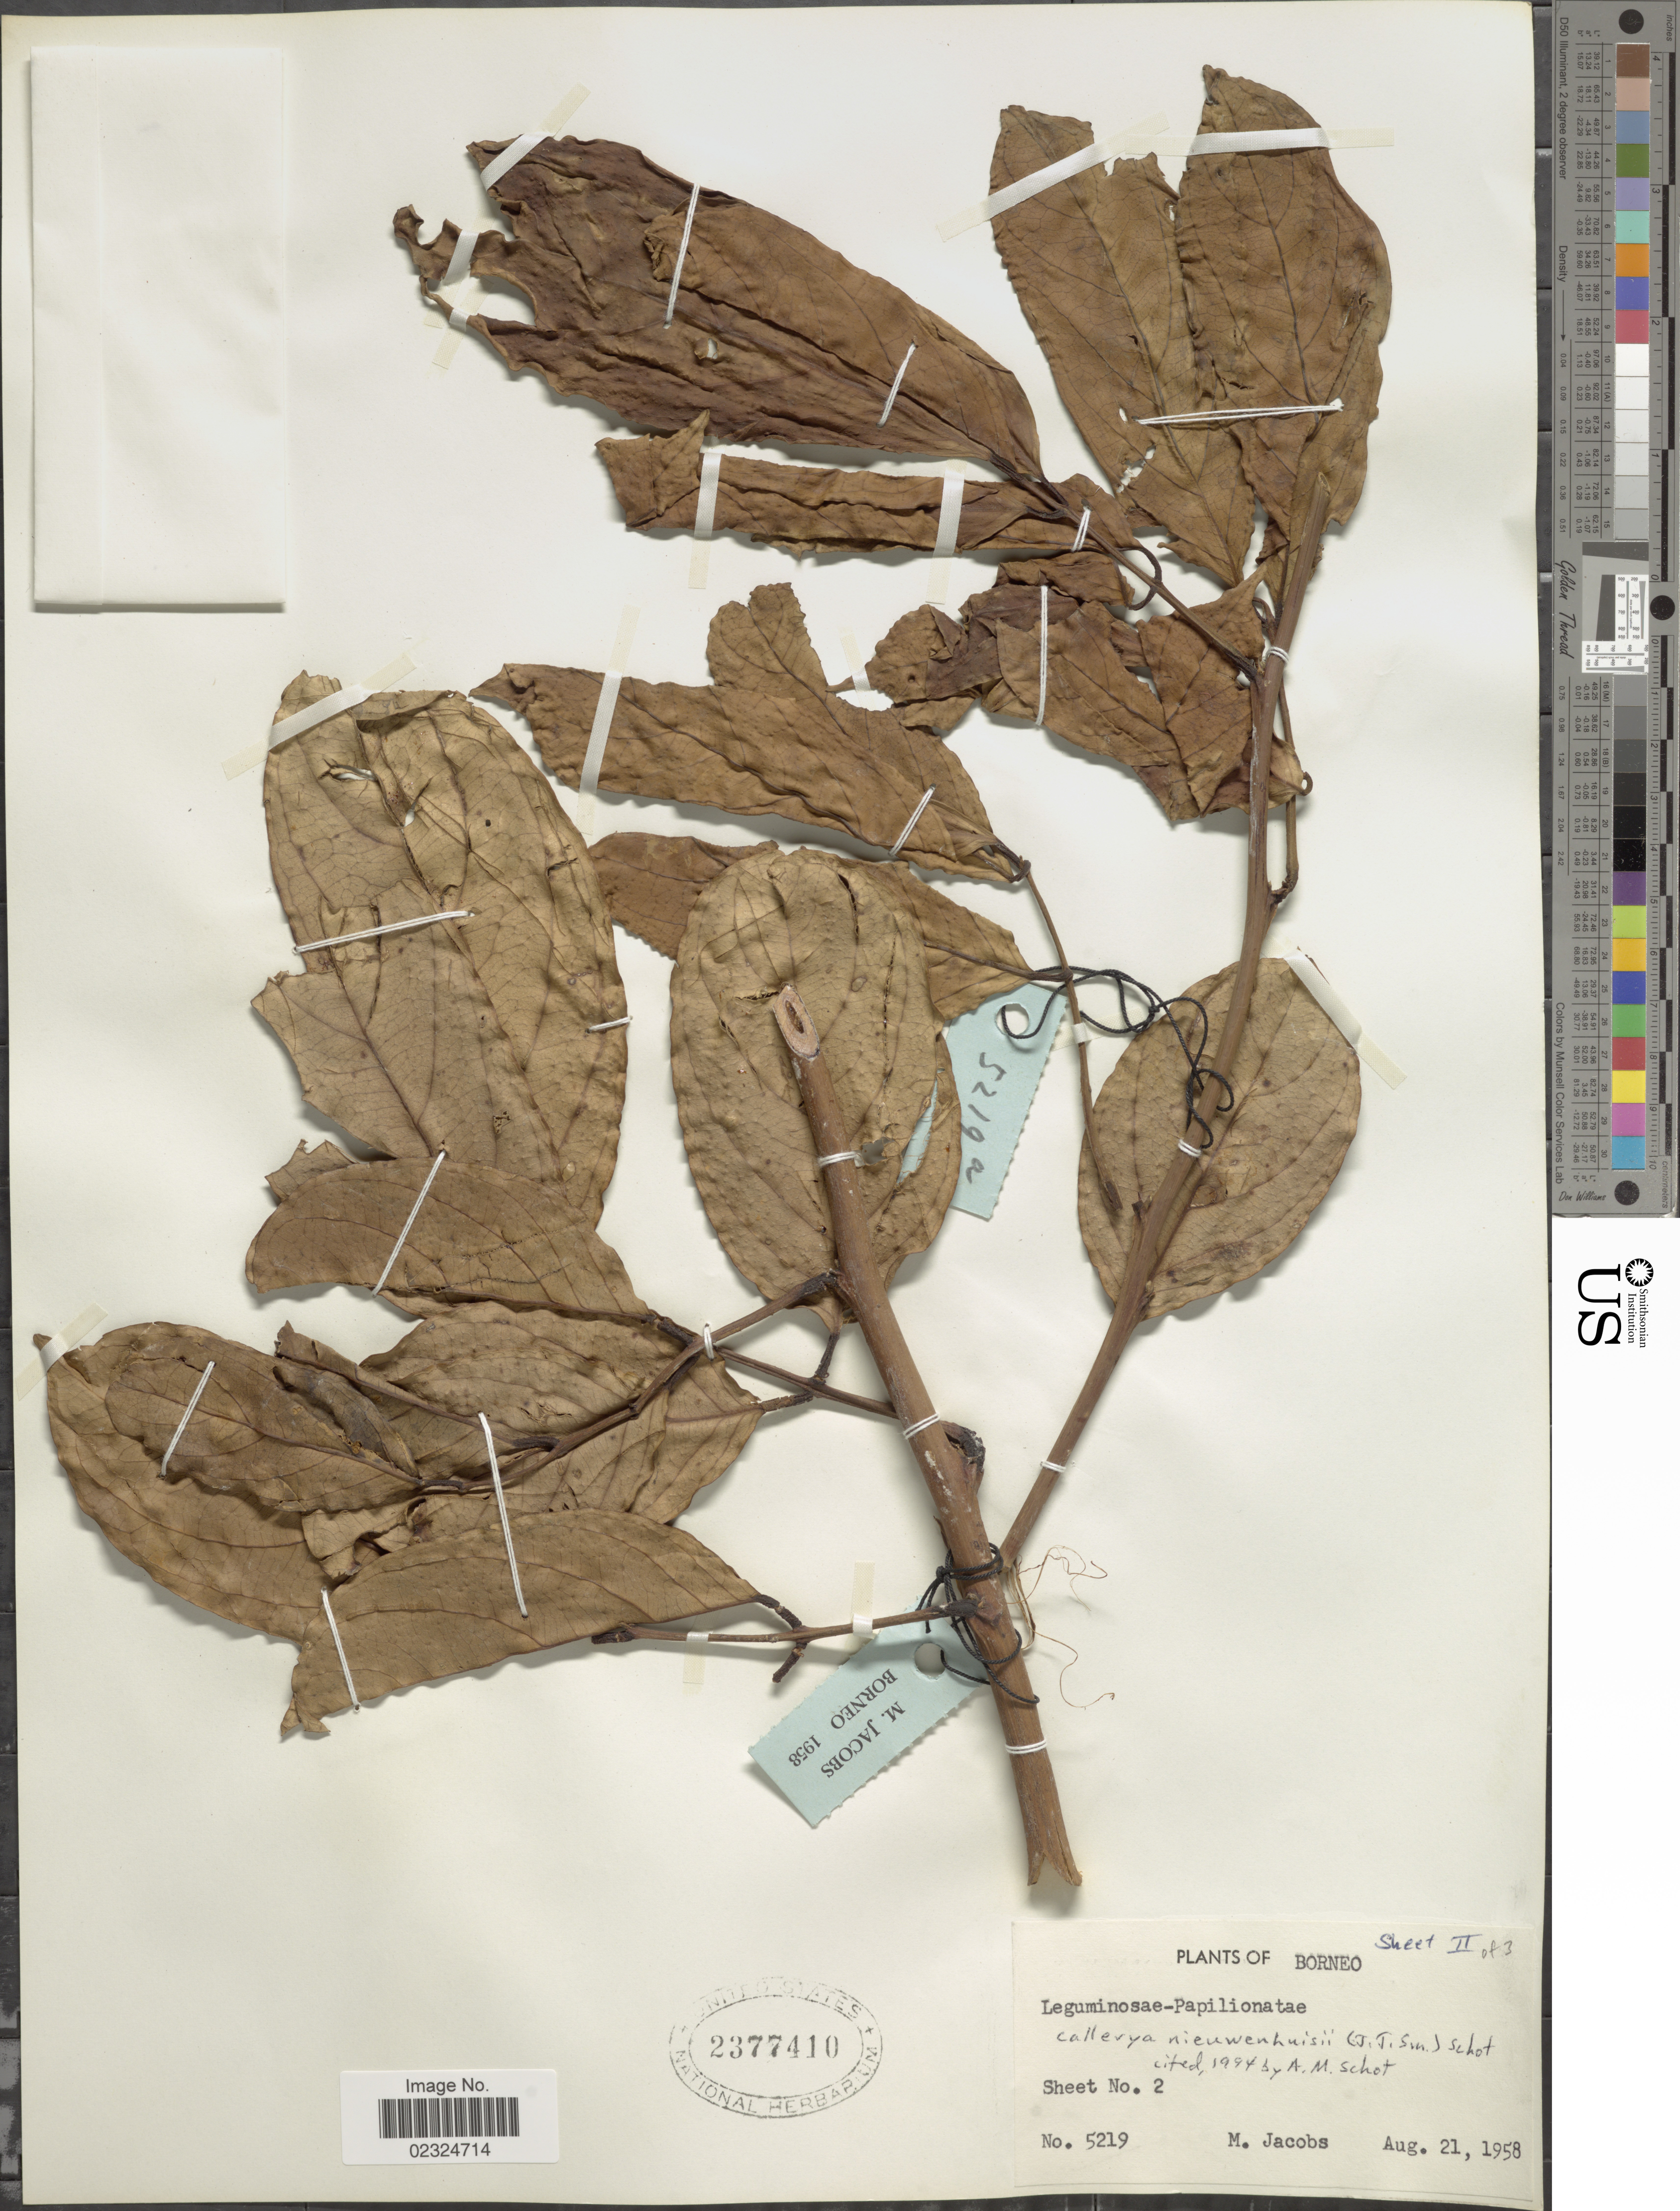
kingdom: Plantae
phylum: Tracheophyta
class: Magnoliopsida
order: Fabales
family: Fabaceae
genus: Whitfordiodendron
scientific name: Whitfordiodendron nieuwenhusii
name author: (J.J. Sm.) Dunn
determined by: Strong, Mark T., (BOT), Smithsonian Institution - National Museum of Natural History (UNITED STATES)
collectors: M. Jacobs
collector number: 5219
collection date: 1958-08-21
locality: Borneo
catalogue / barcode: US 2377410